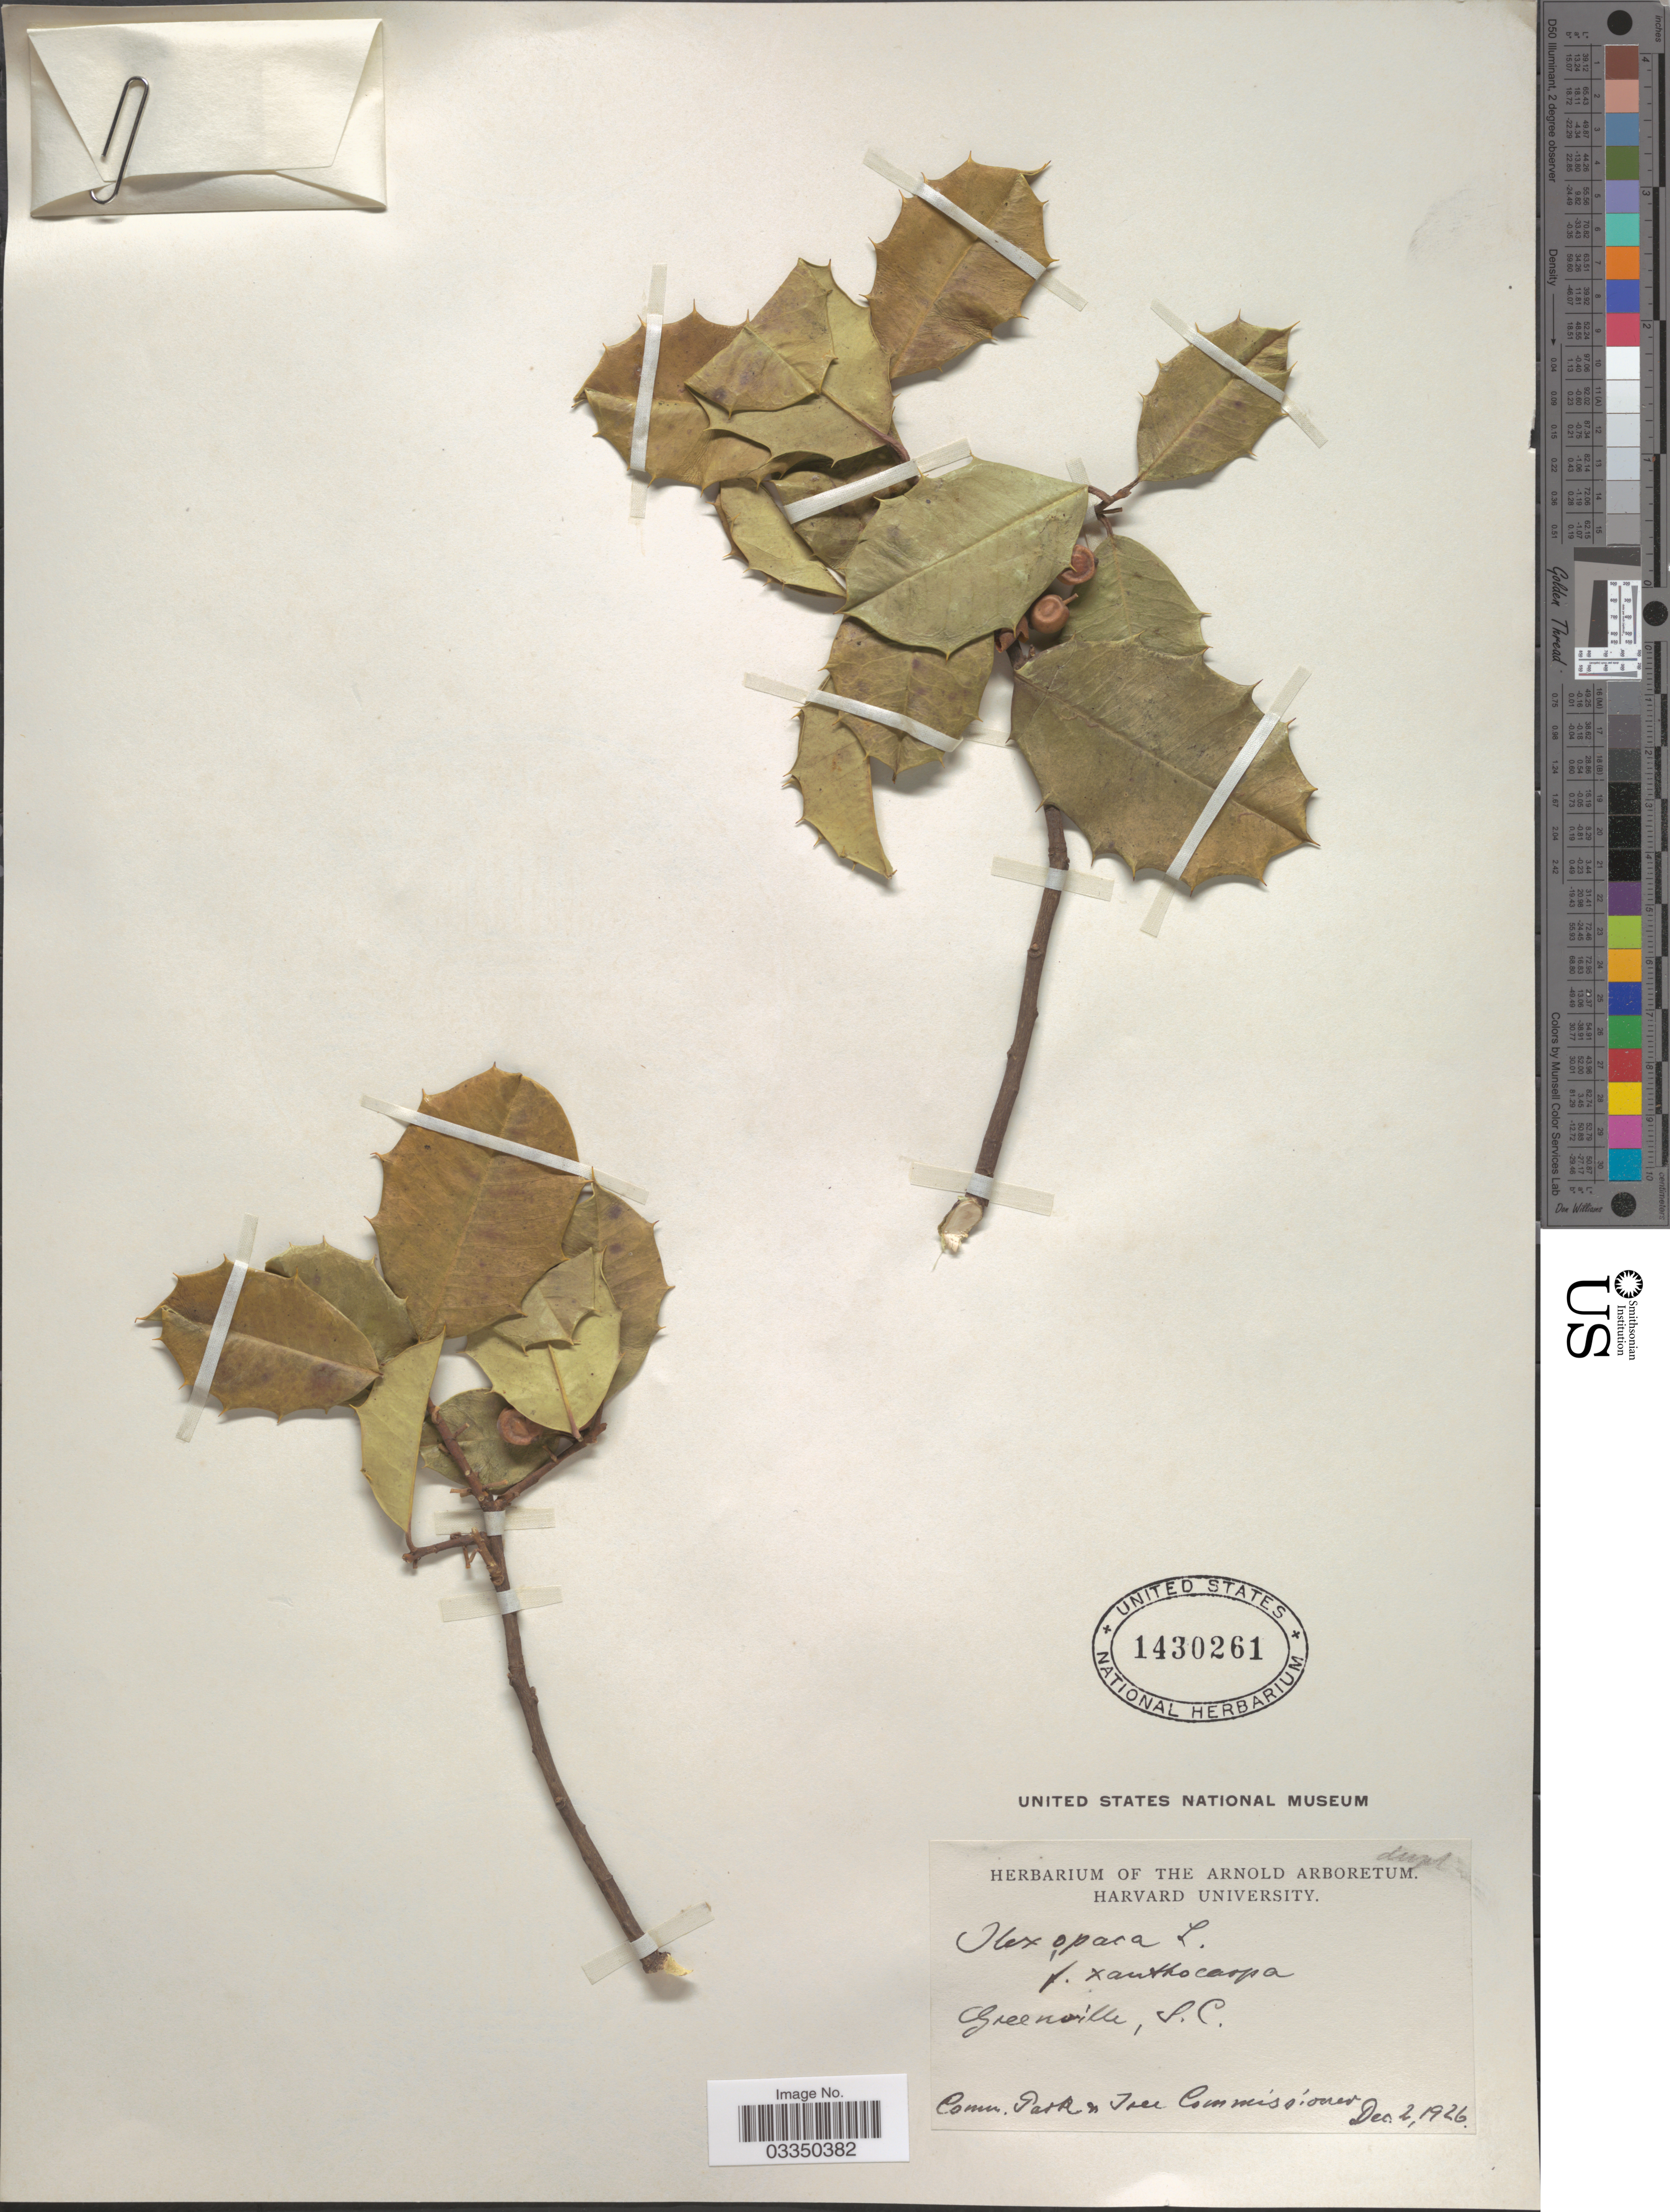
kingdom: Plantae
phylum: Tracheophyta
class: Magnoliopsida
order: Aquifoliales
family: Aquifoliaceae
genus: Ilex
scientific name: Ilex opaca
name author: Aiton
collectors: Ex herb. of the Arnold Arboretum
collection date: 1926-12-02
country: United States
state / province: South Carolina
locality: Greenville.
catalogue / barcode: US 1430261